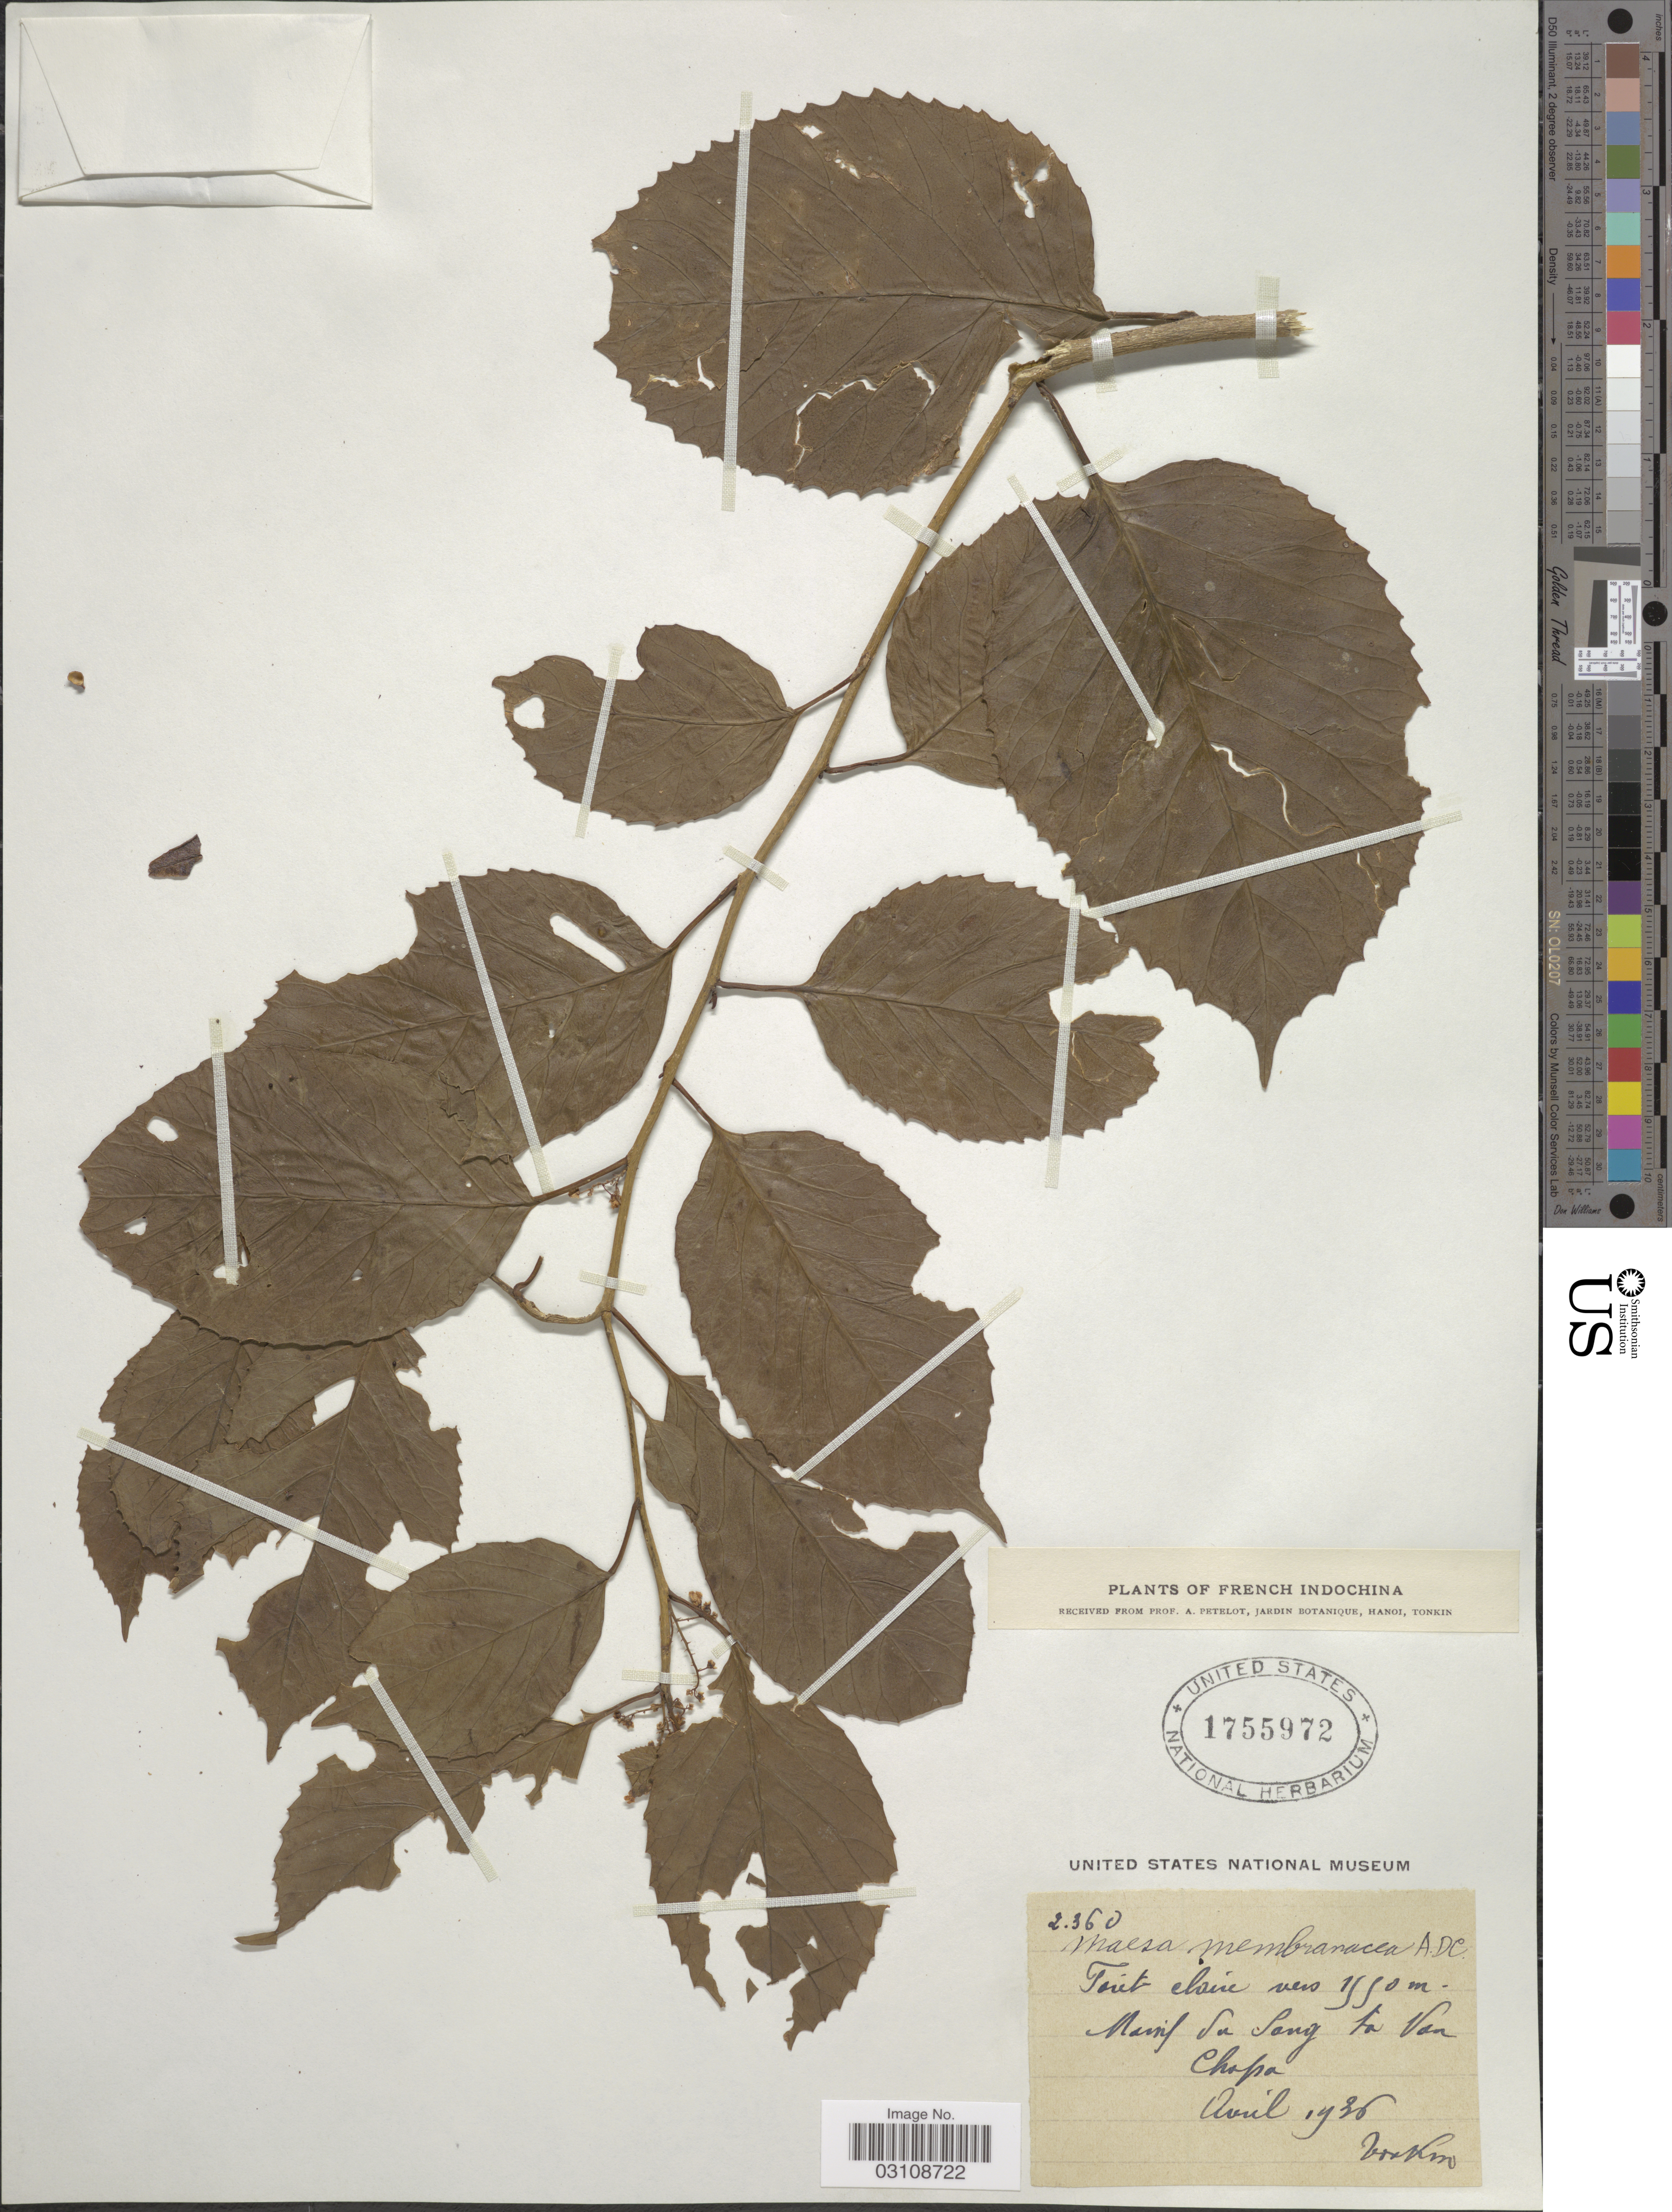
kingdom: Plantae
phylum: Tracheophyta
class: Magnoliopsida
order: Ericales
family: Primulaceae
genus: Maesa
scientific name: Maesa membranacea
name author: A. DC.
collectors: A. Petelot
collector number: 2360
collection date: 1936-04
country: Vietnam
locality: French Indochina, Massif da [interpreted] Sang [interpreted] ta [interpreted] Van [interpreted] Chapa.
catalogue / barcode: US 1755972